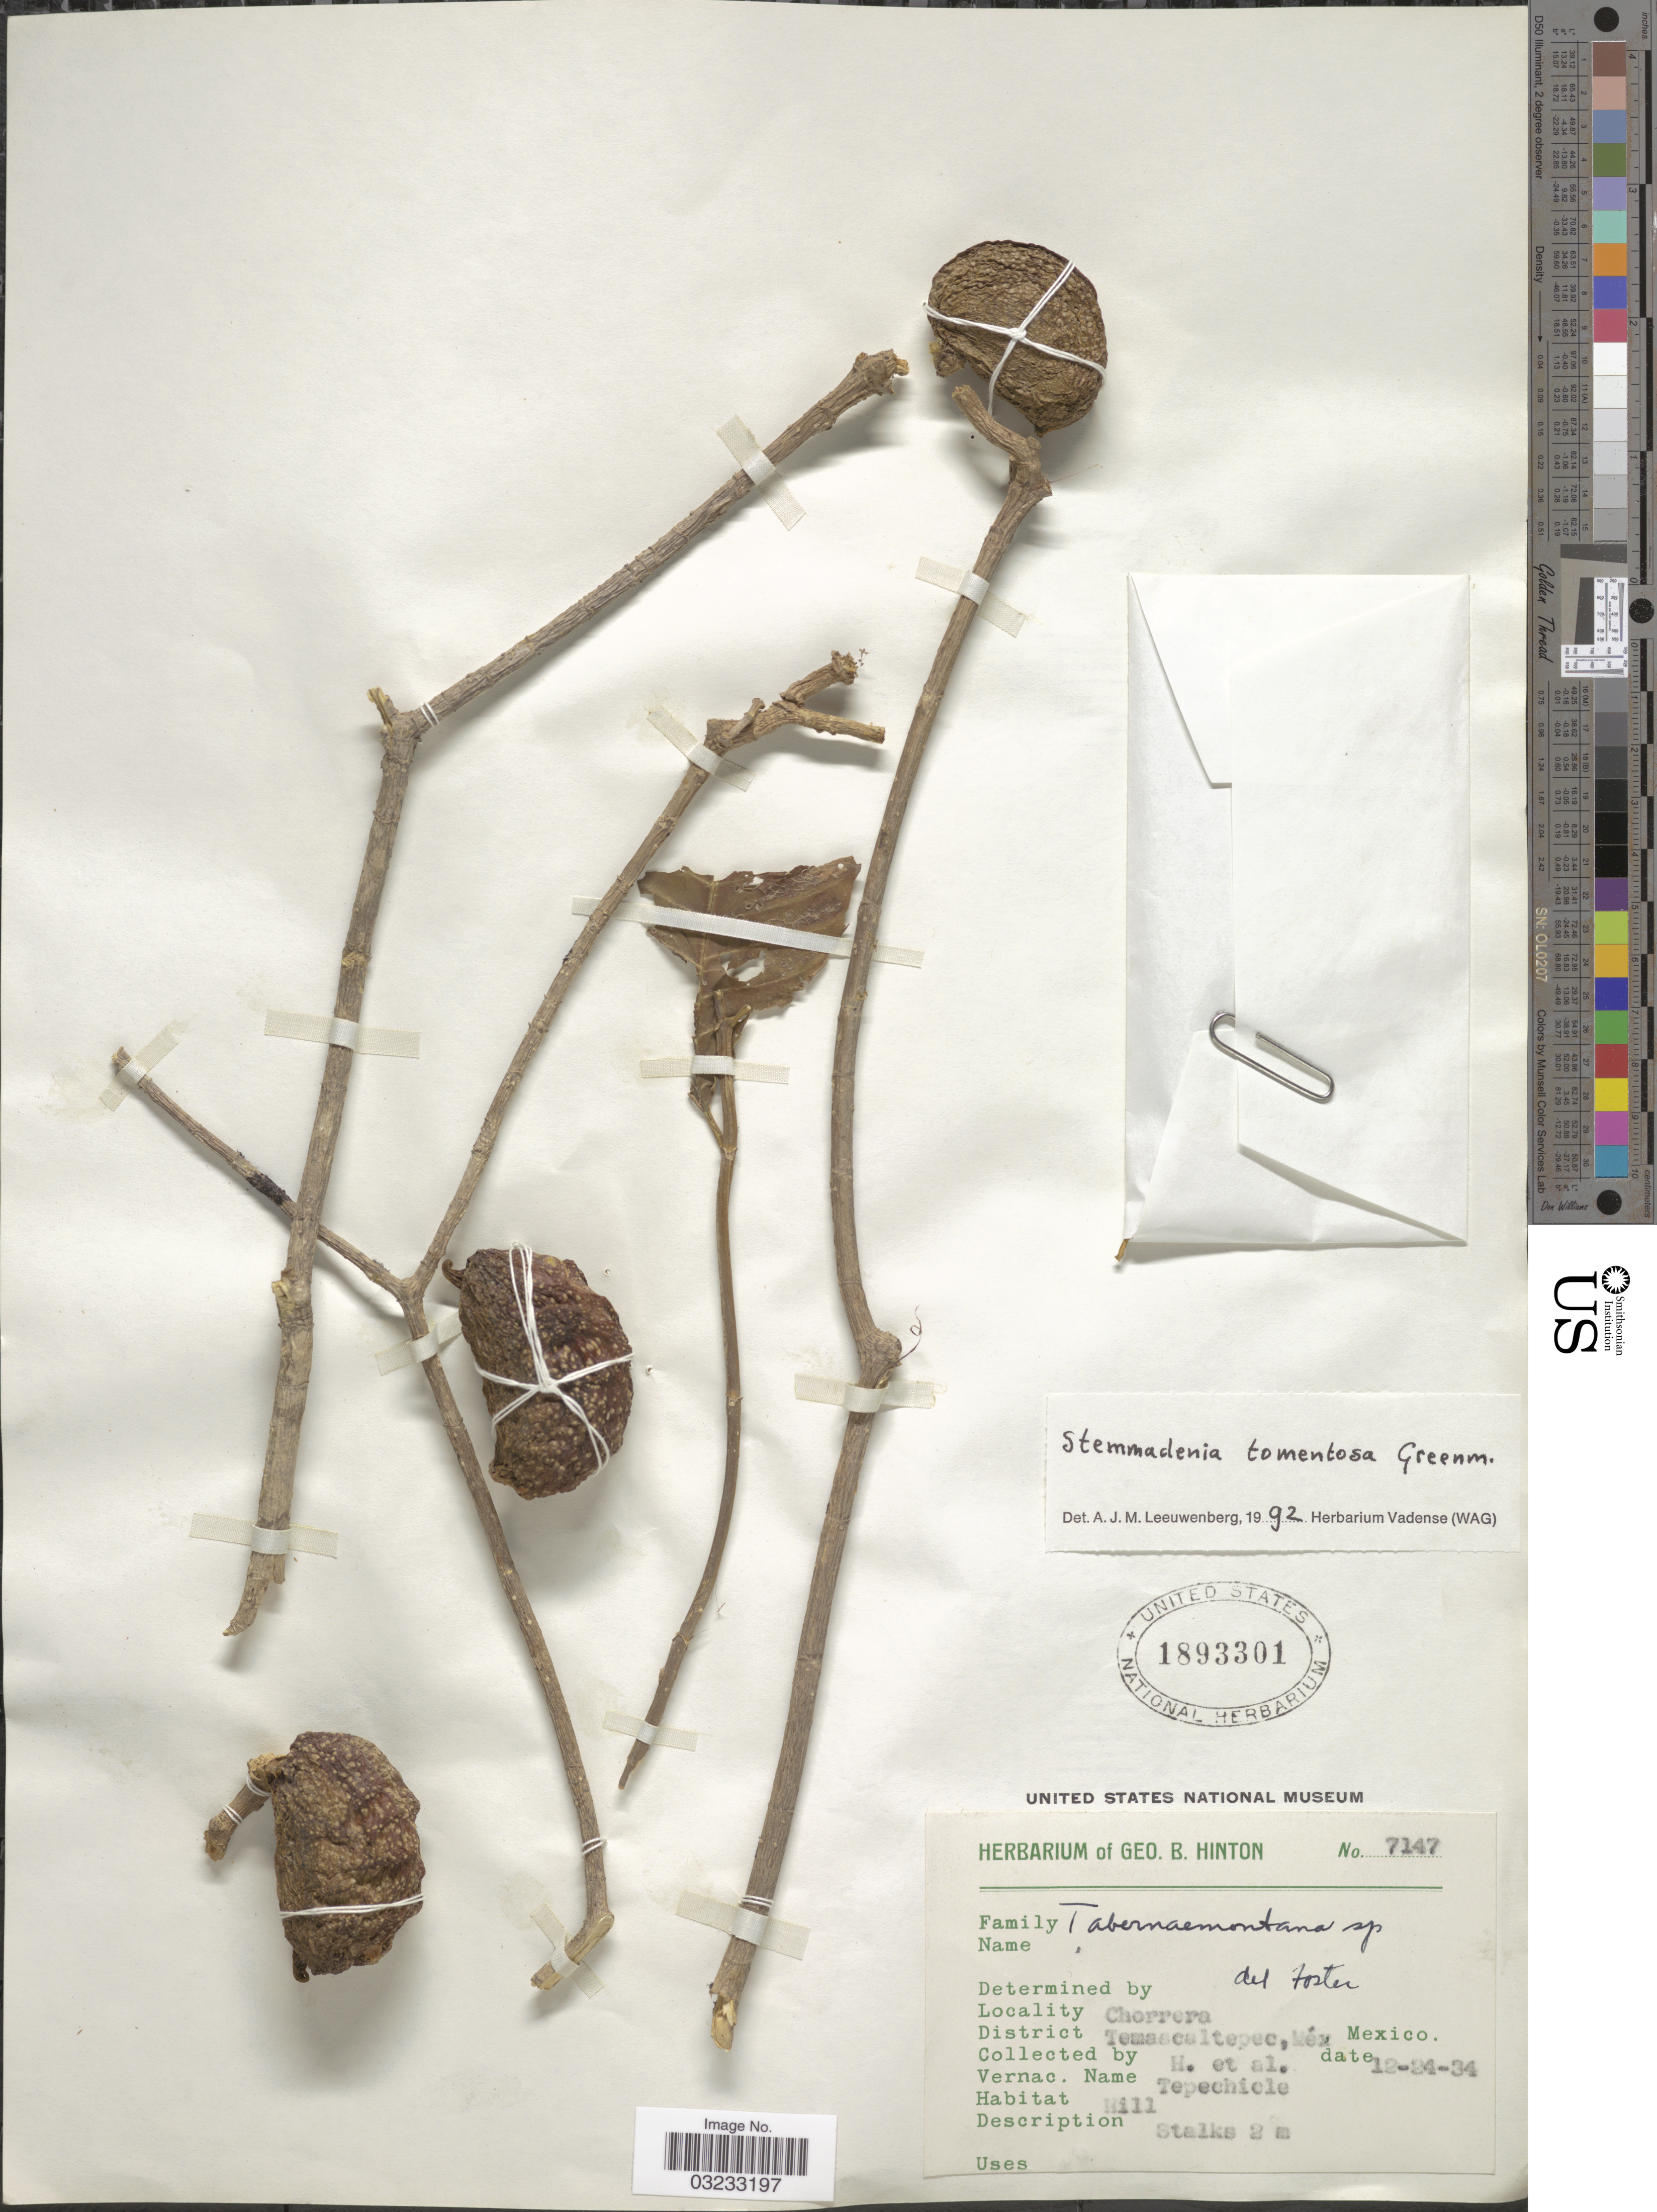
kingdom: Plantae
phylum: Tracheophyta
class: Magnoliopsida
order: Gentianales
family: Apocynaceae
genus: Stemmadenia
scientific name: Stemmadenia tomentosa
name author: Greenm.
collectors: G. B. Hinton & et al.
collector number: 7147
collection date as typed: Transcribed d/m/y: 24/12/34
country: Mexico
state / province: México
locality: Chorrera. District Temascaltepec.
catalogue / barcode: US 1893301